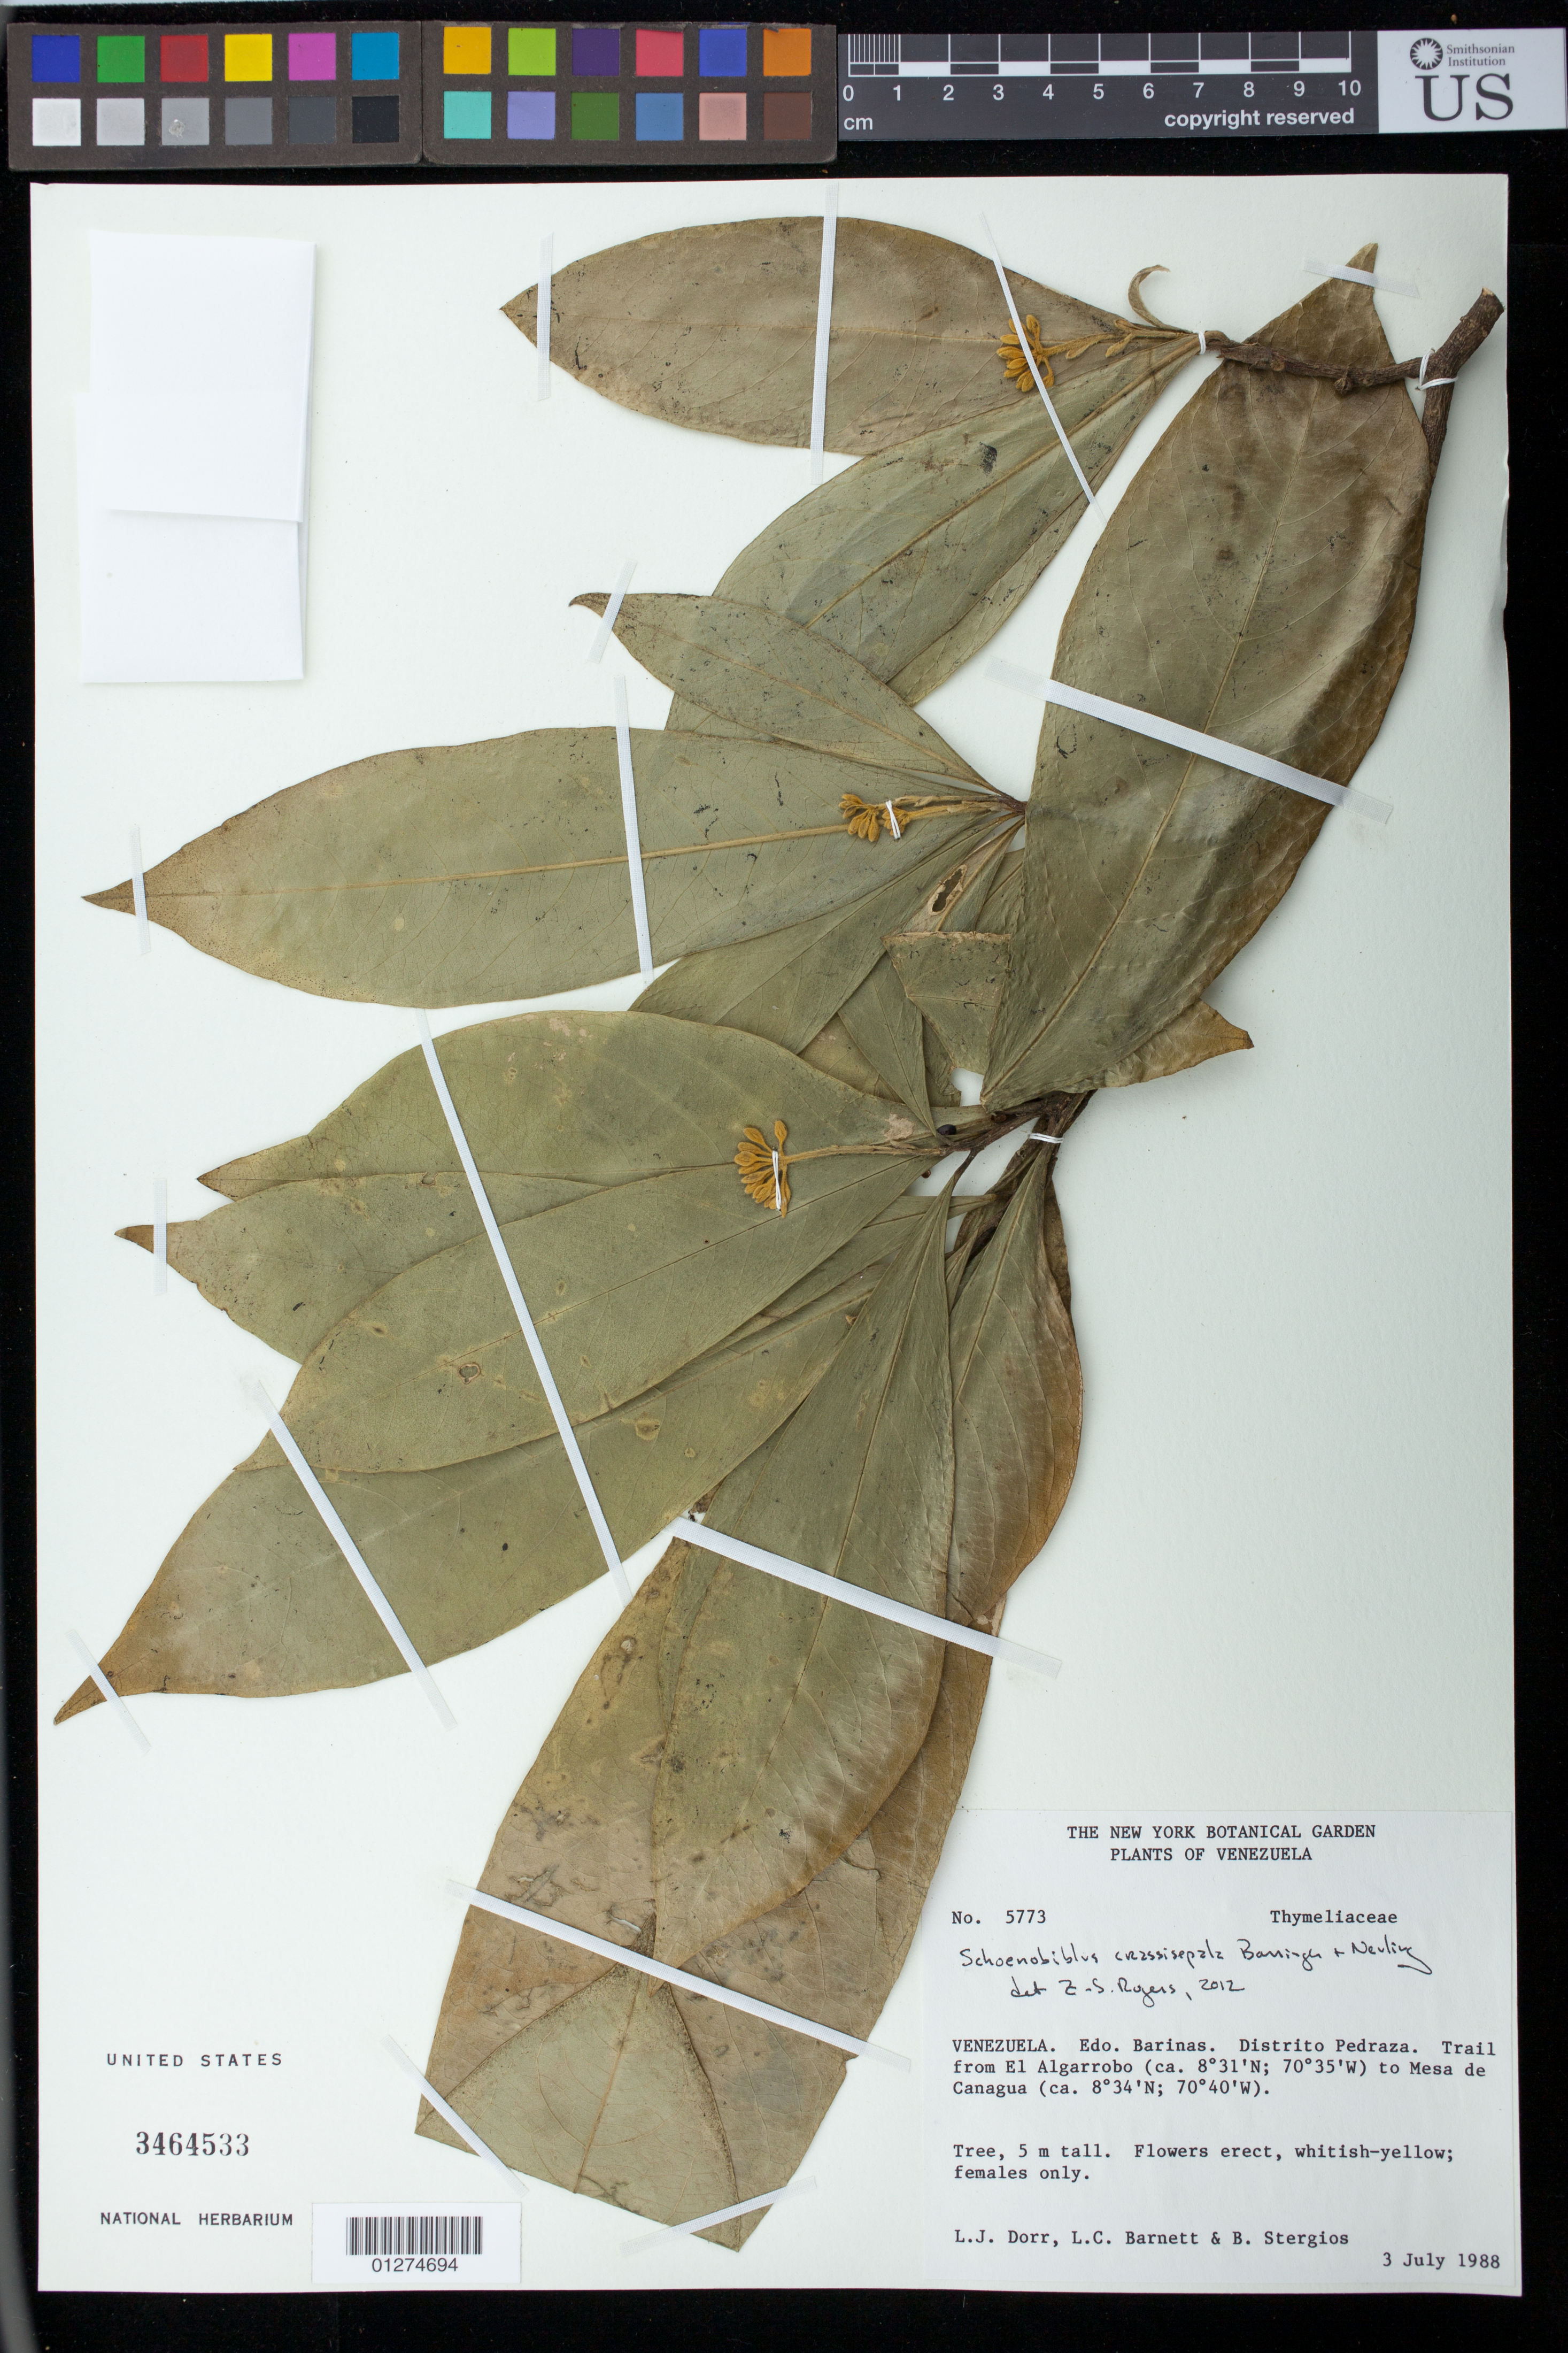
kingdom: Plantae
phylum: Tracheophyta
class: Magnoliopsida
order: Malvales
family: Thymelaeaceae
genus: Schoenobiblus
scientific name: Schoenobiblus crassisepala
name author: Barringer & Nevling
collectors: L. J. Dorr, L. C. Barnett & B. G. Stergios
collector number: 5773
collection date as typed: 03 Jul 1988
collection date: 1988-07-03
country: Venezuela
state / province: Barinas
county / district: Pedraza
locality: Trail from el Algarrobo to Mesa de Canagua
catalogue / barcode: US 3464533